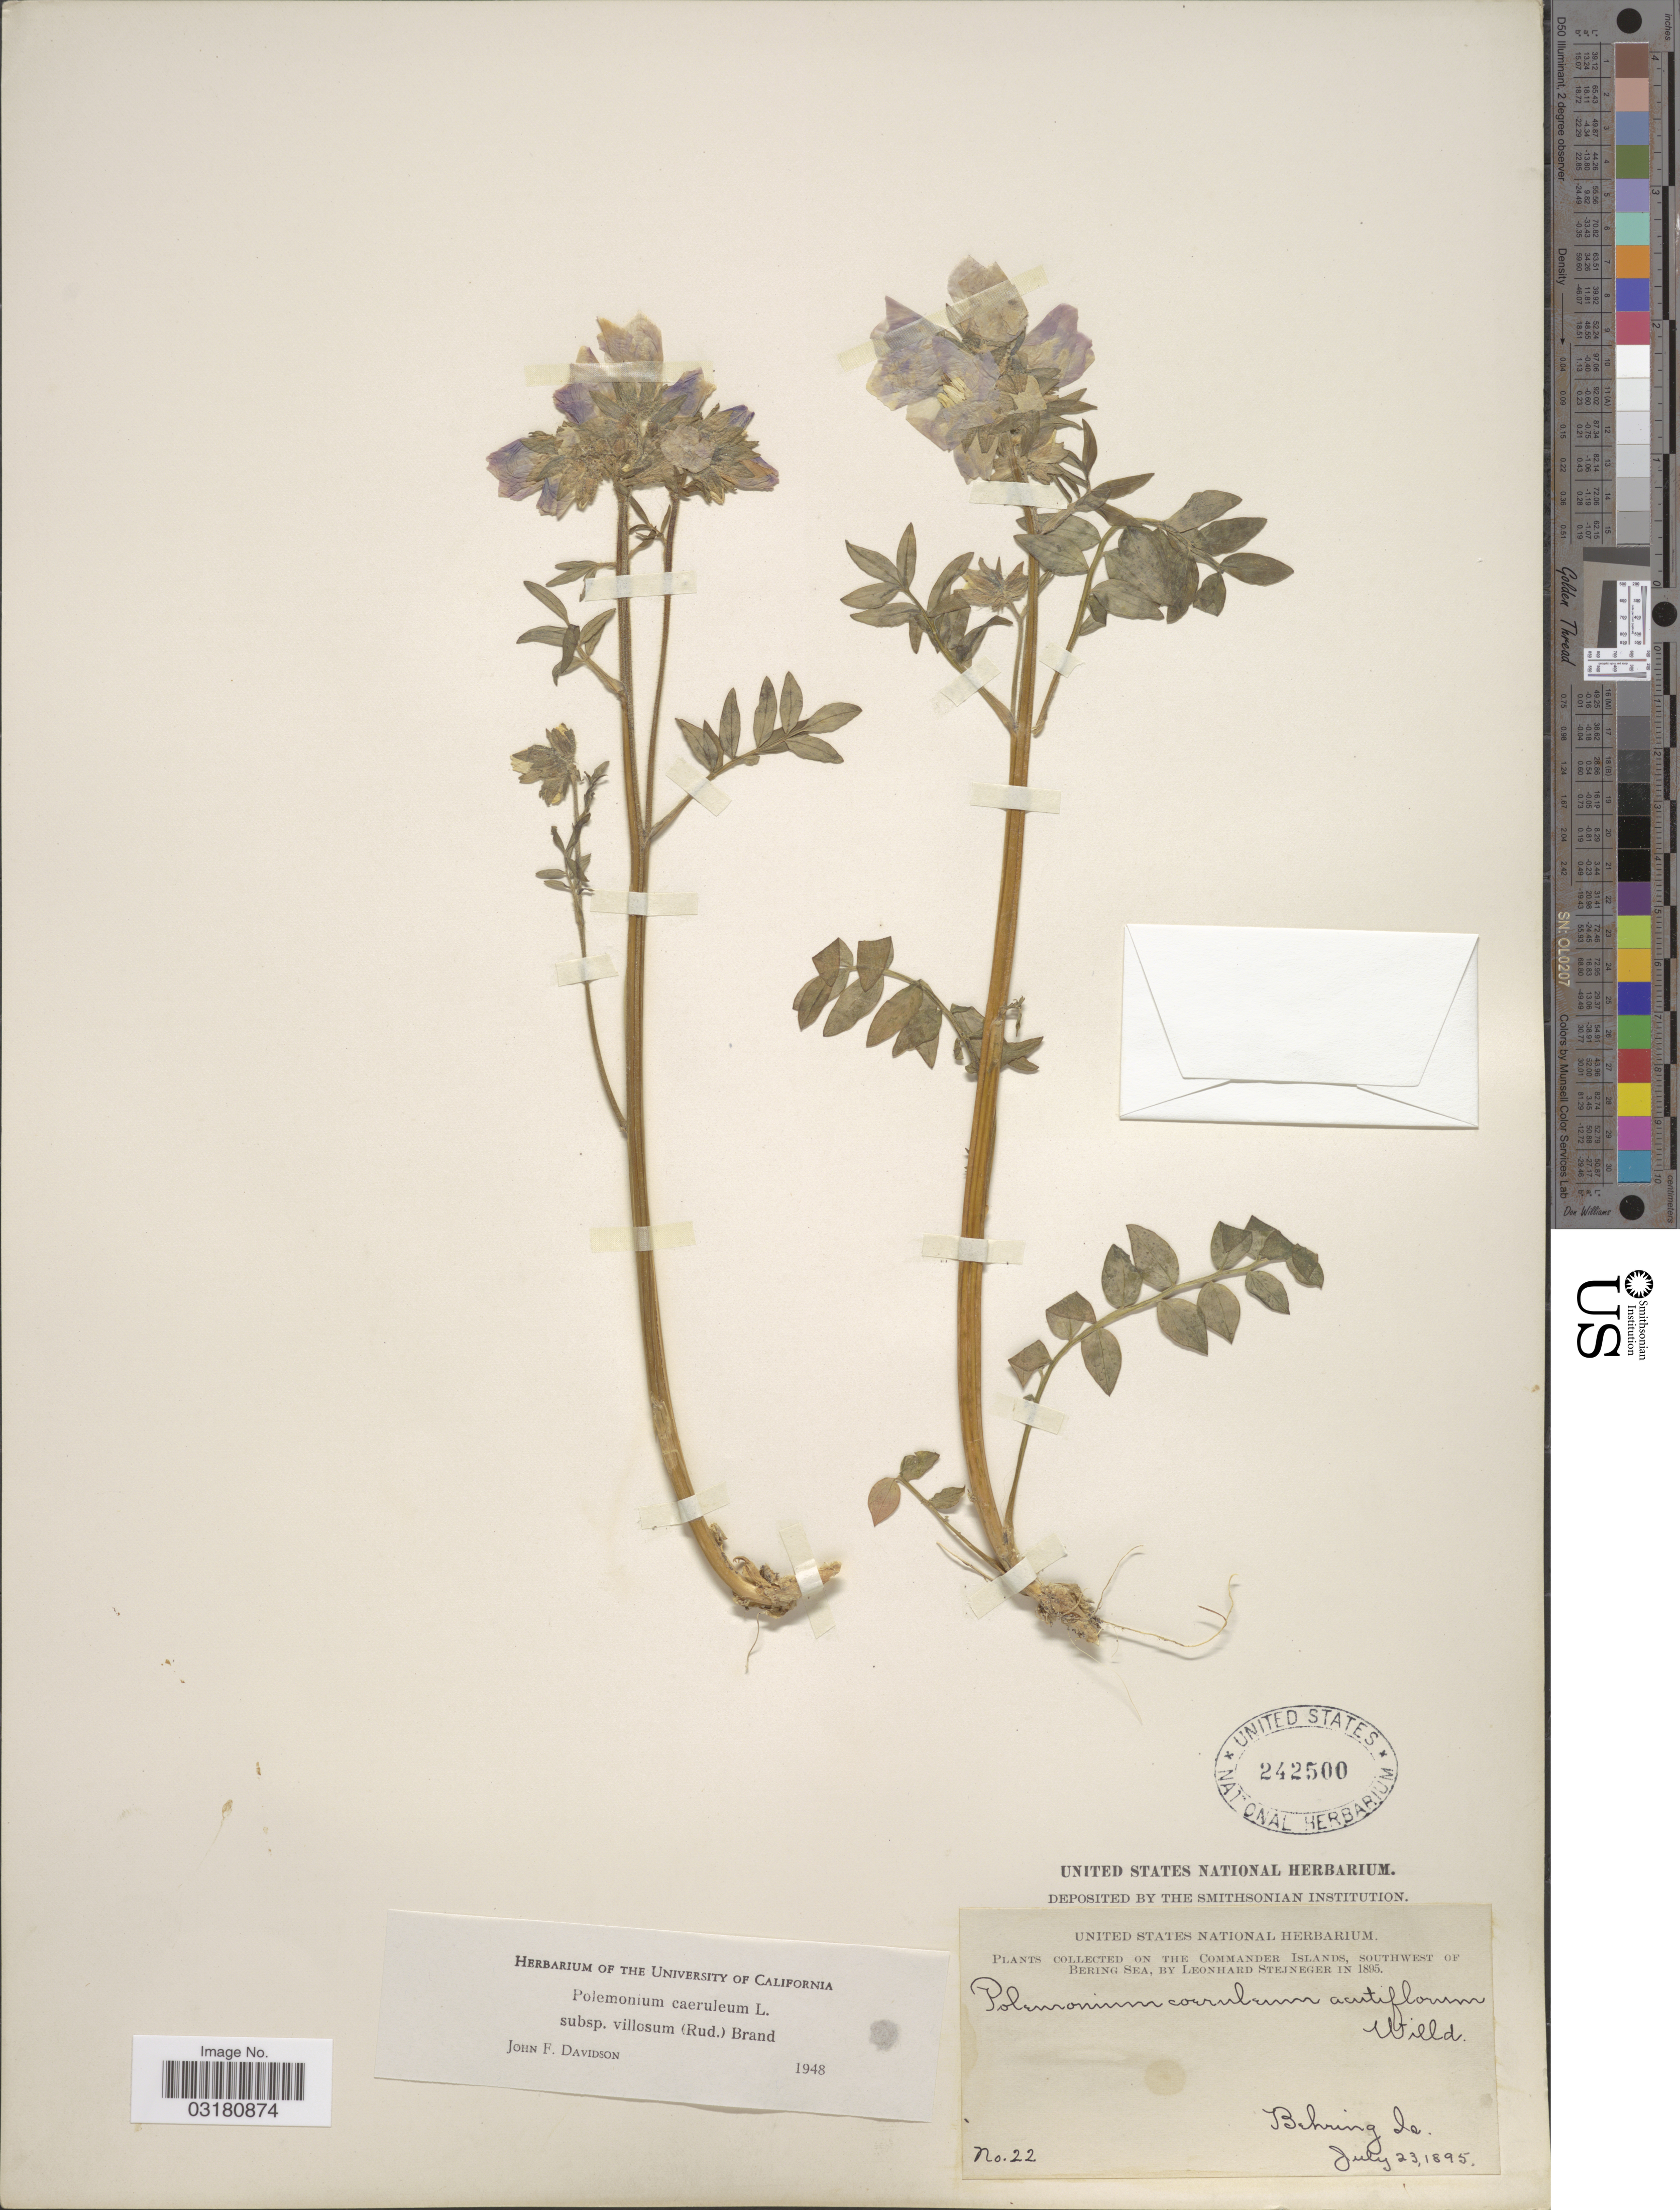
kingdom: Plantae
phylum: Tracheophyta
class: Magnoliopsida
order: Ericales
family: Polemoniaceae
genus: Polemonium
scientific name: Polemonium caeruleum subsp. villosum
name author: (Rudolph ex Georgi) Brand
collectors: L. Stejneger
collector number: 22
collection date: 1895-07-23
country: Russian Federation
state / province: Kamchatka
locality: Southwest of Bering Sea. Behring Is.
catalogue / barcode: US 242500